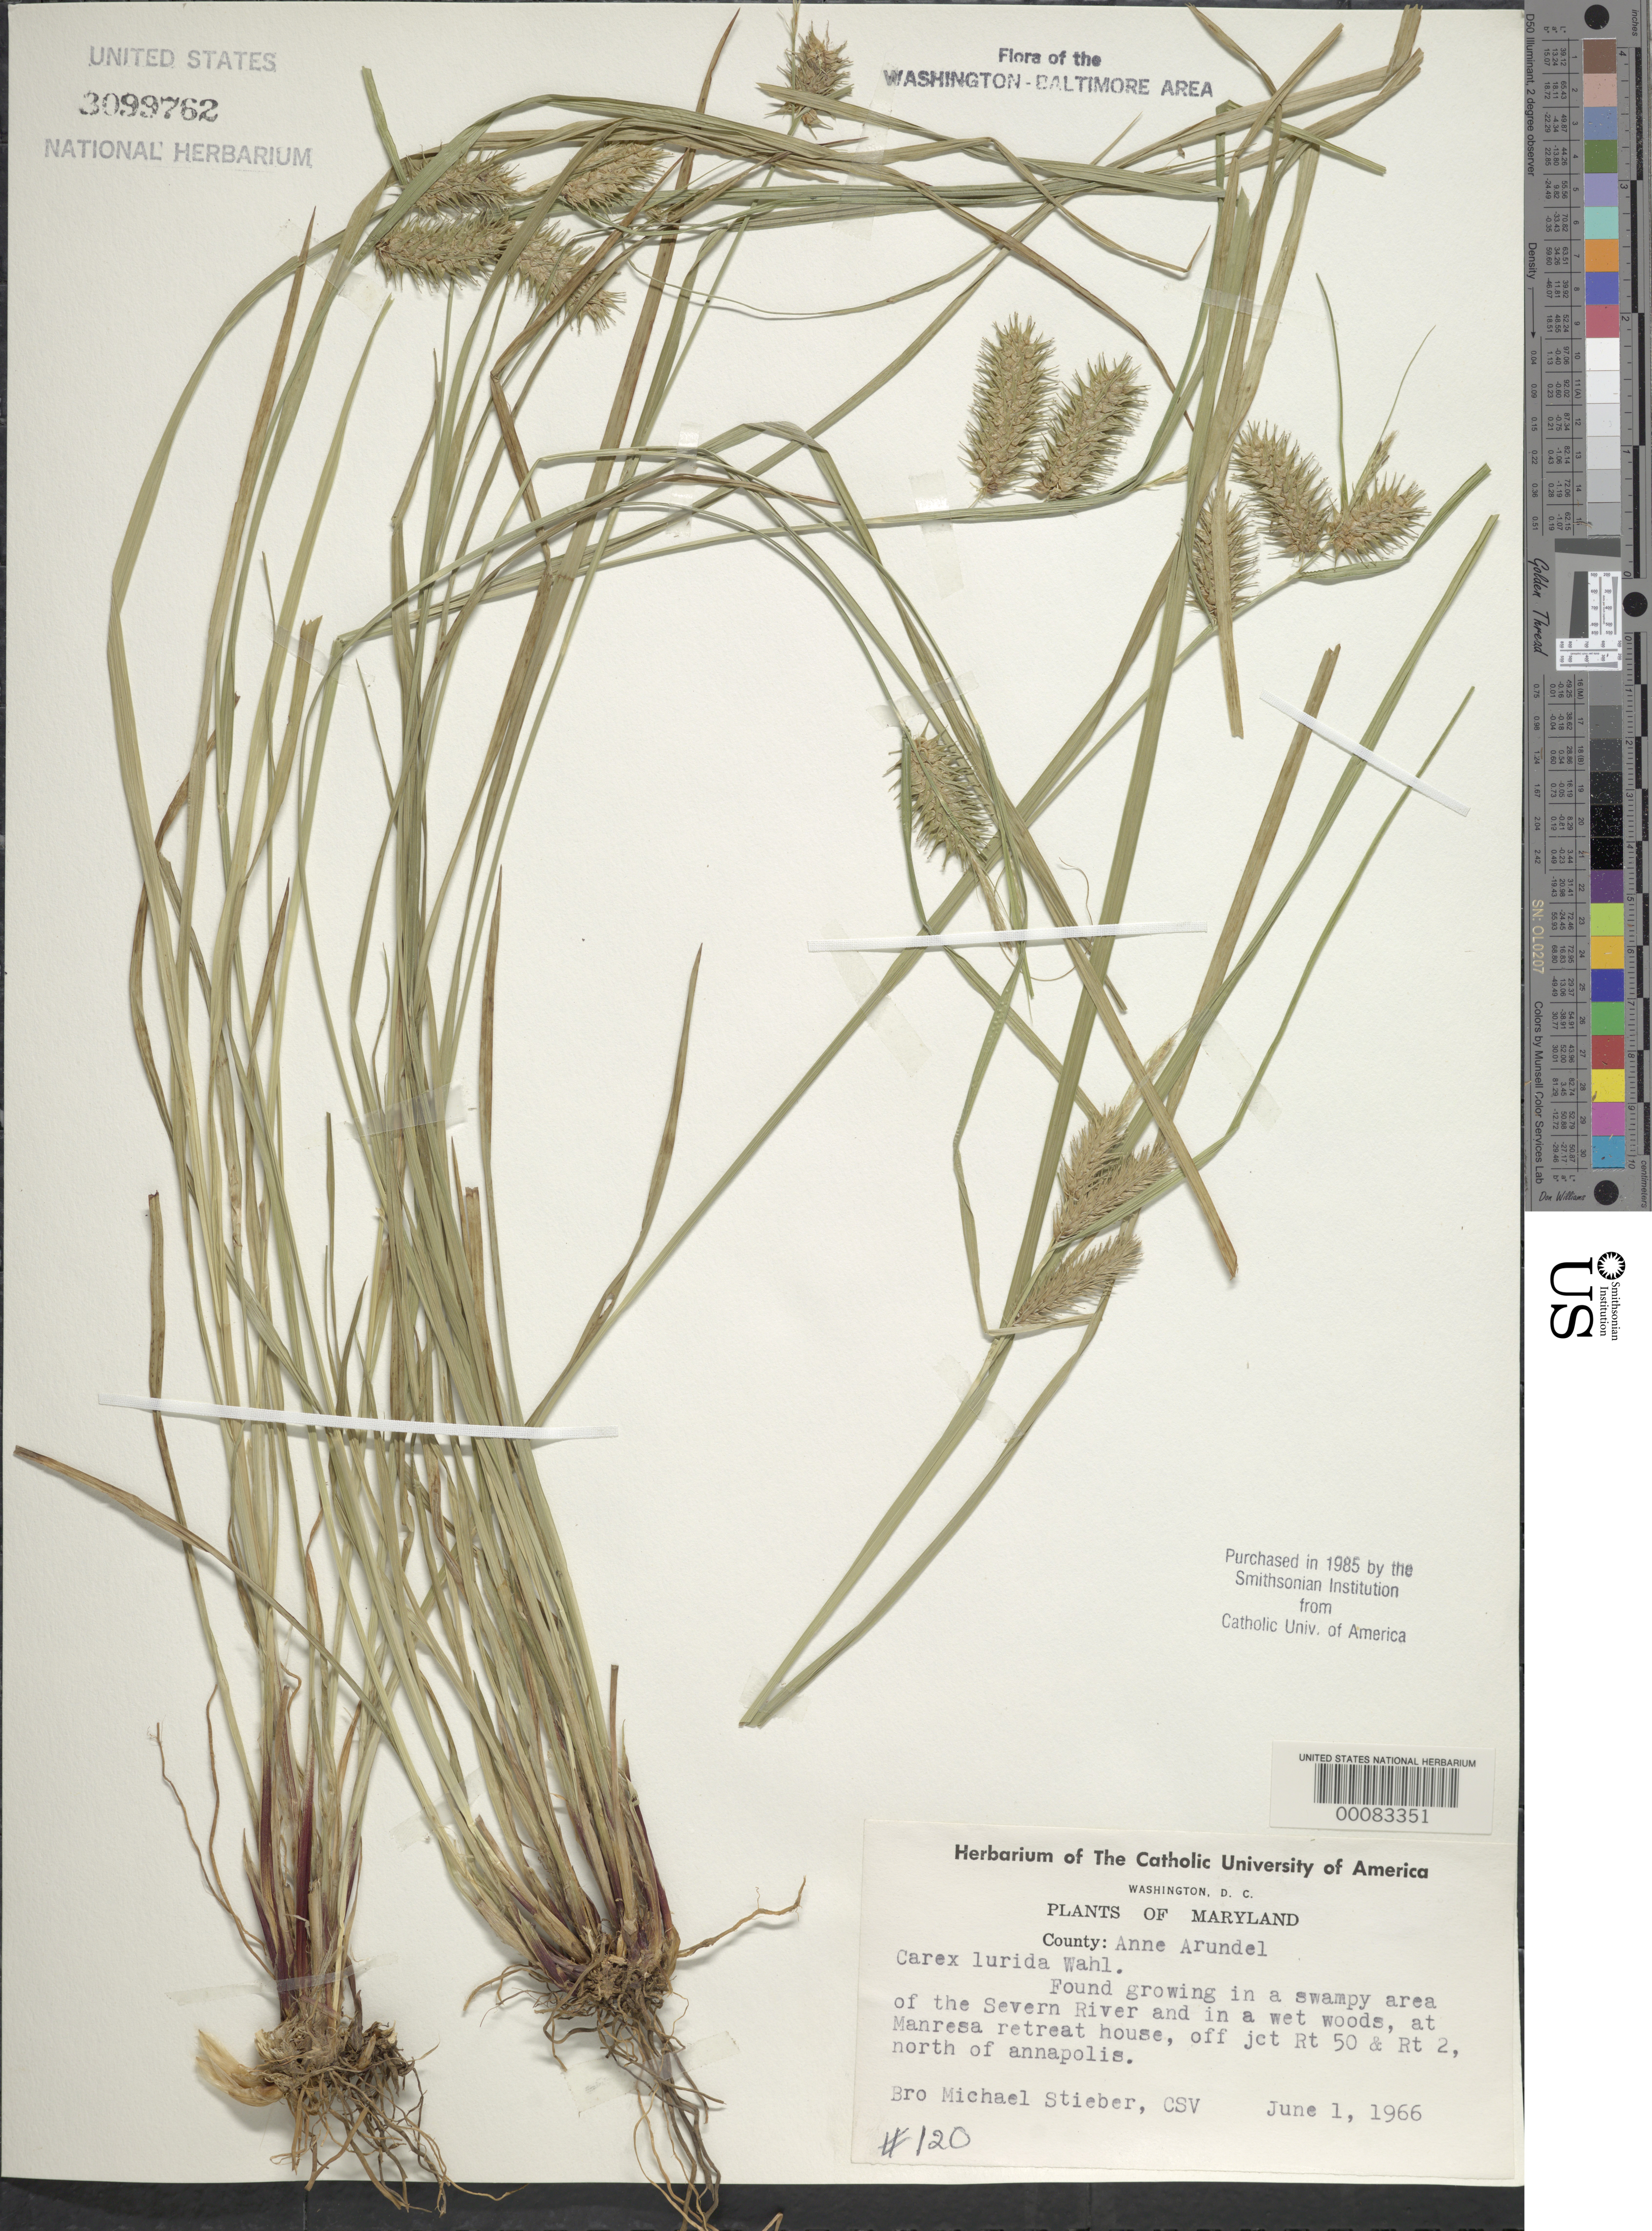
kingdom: Plantae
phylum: Tracheophyta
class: Liliopsida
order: Poales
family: Cyperaceae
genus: Carex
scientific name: Carex lurida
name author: Wahlenb.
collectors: Bro. M. Stieber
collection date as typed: -1 Jun 1966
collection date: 1966-06-01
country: United States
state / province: Maryland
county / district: Anne Arundel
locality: Severn River at Manresa Retreat House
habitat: Wet woods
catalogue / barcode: US 3099762